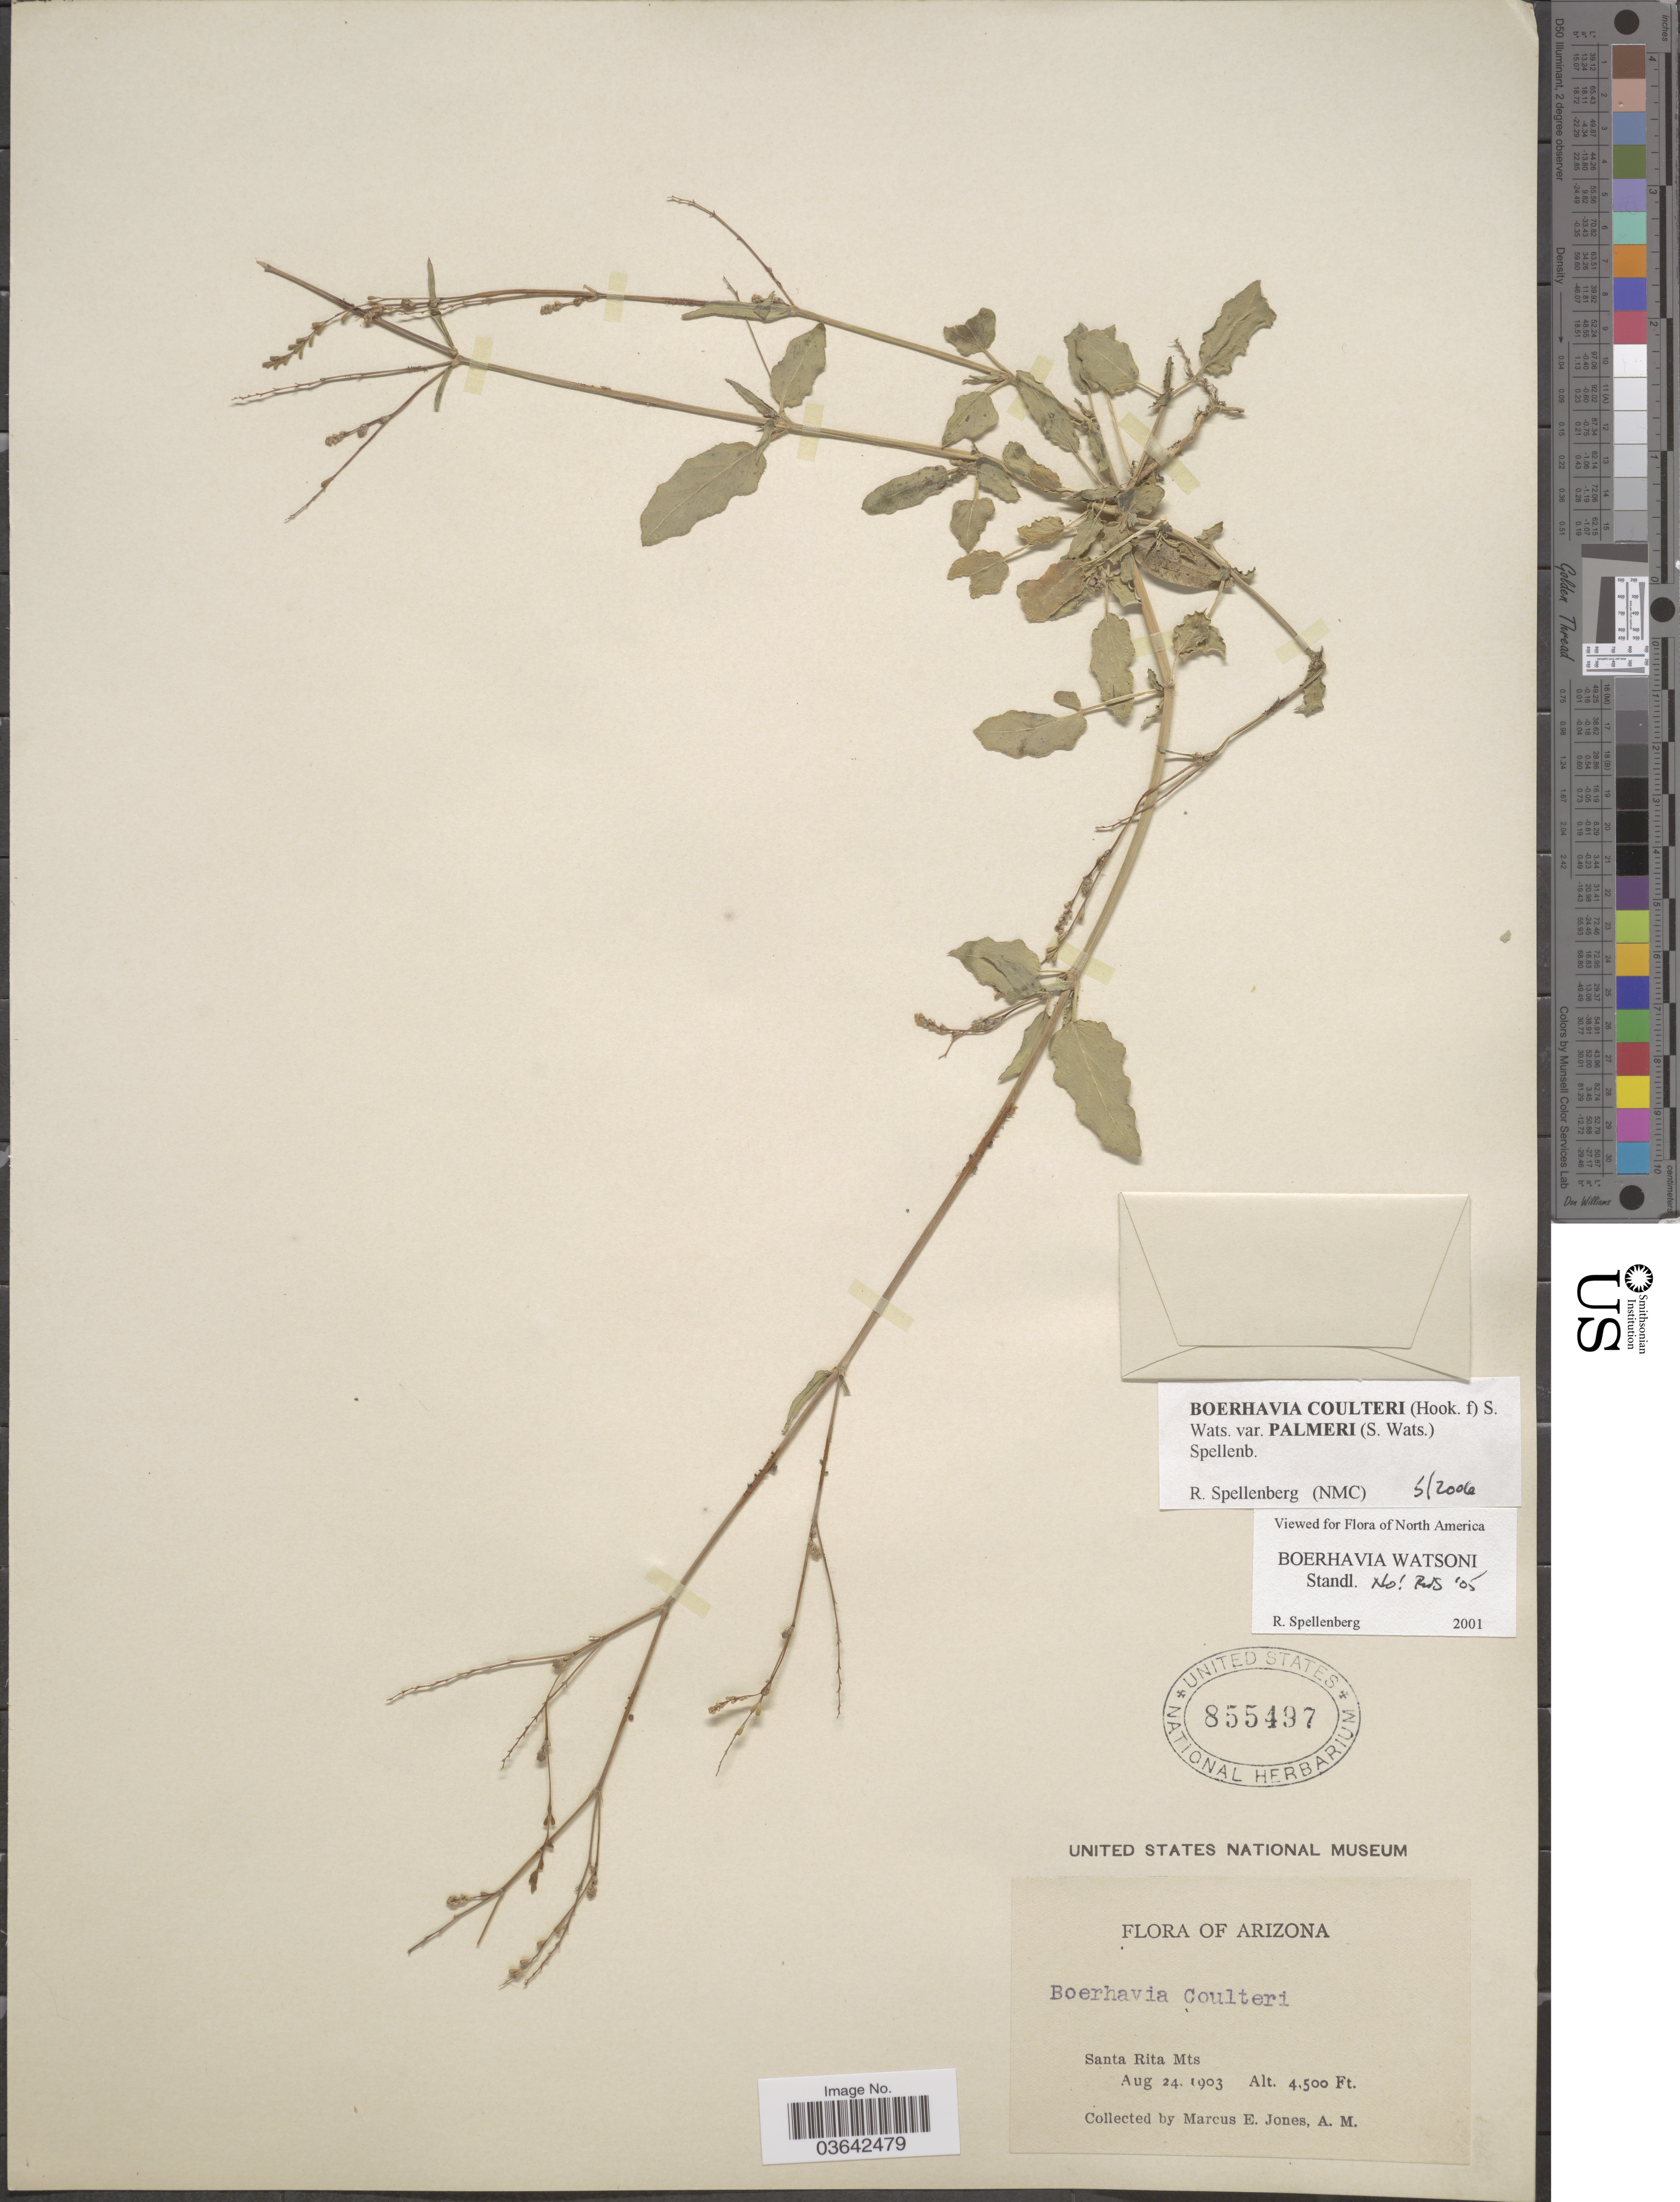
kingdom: Plantae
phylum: Tracheophyta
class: Magnoliopsida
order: Caryophyllales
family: Nyctaginaceae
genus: Boerhavia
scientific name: Boerhavia coulteri var. palmeri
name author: (S. Watson) Spellenb.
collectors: M. E. Jones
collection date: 1903-08-24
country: United States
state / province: Arizona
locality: Santa Rita Mts.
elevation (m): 1372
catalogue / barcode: US 855497